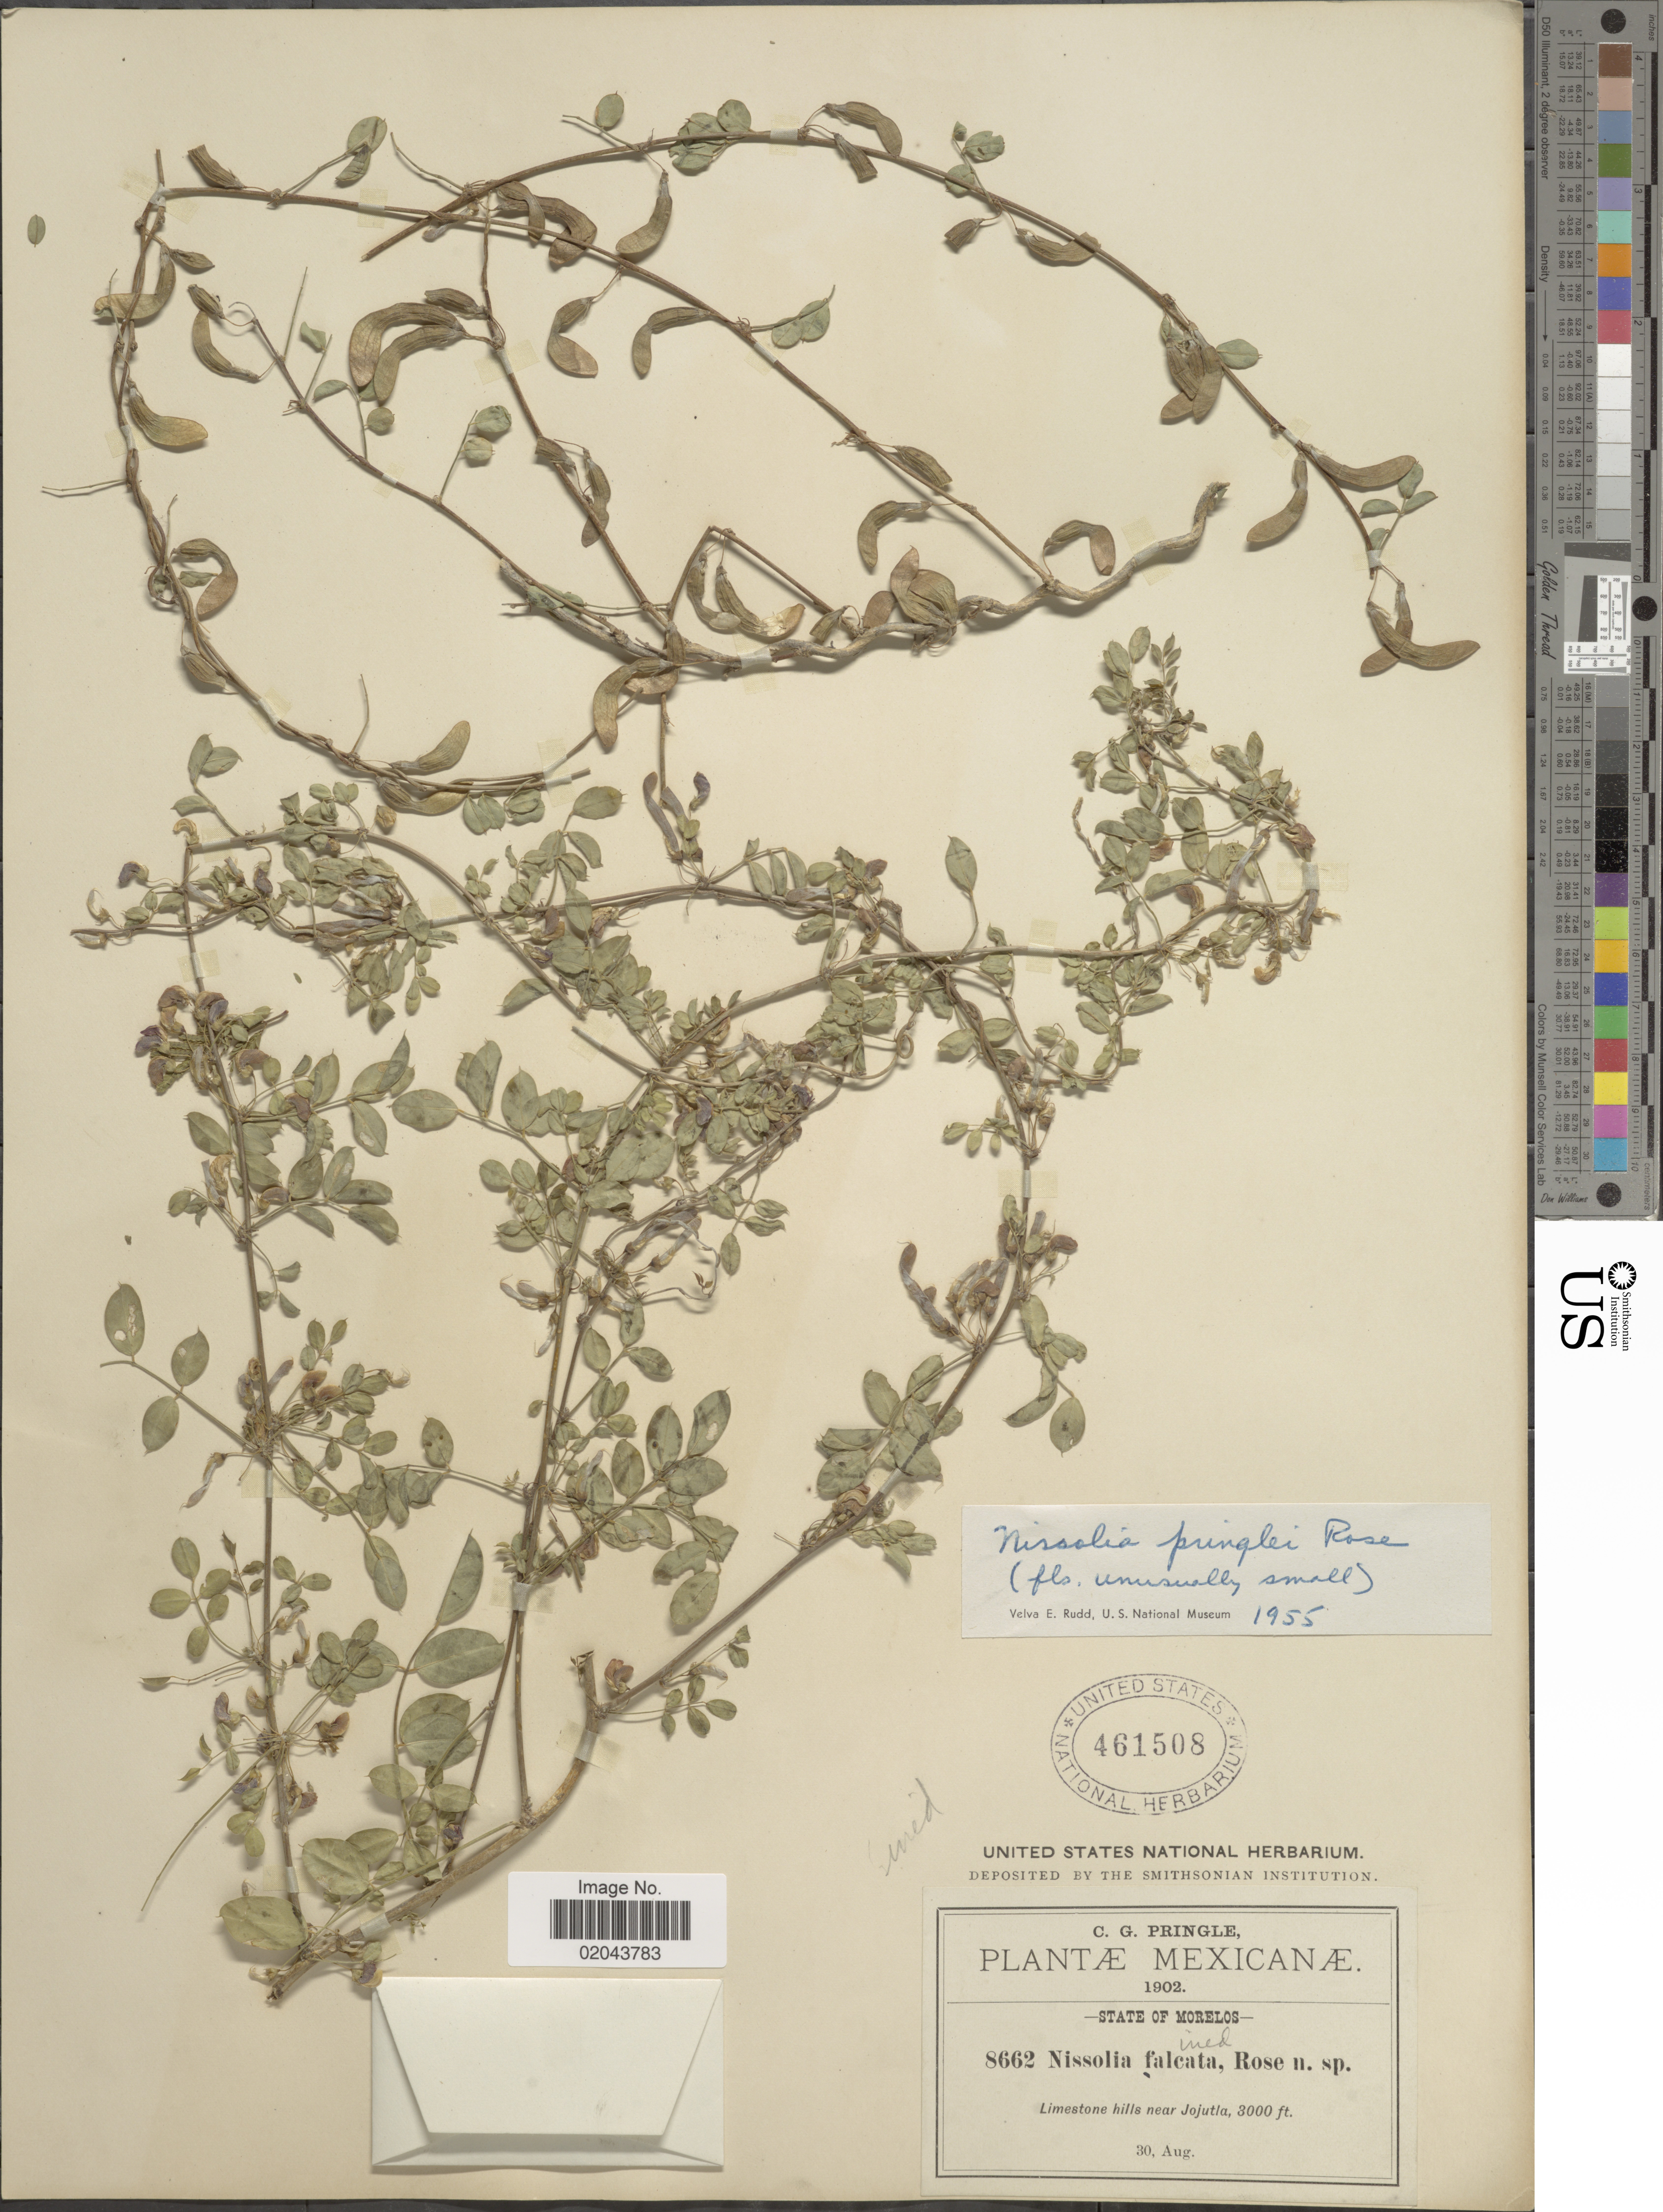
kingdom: Plantae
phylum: Tracheophyta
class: Magnoliopsida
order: Fabales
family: Fabaceae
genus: Nissolia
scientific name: Nissolia pringlei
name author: Rose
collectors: C. G. Pringle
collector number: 8662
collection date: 1902-08-30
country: Mexico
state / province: Morelos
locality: Limestone hills near Jojutla.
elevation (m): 914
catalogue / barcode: US 461508